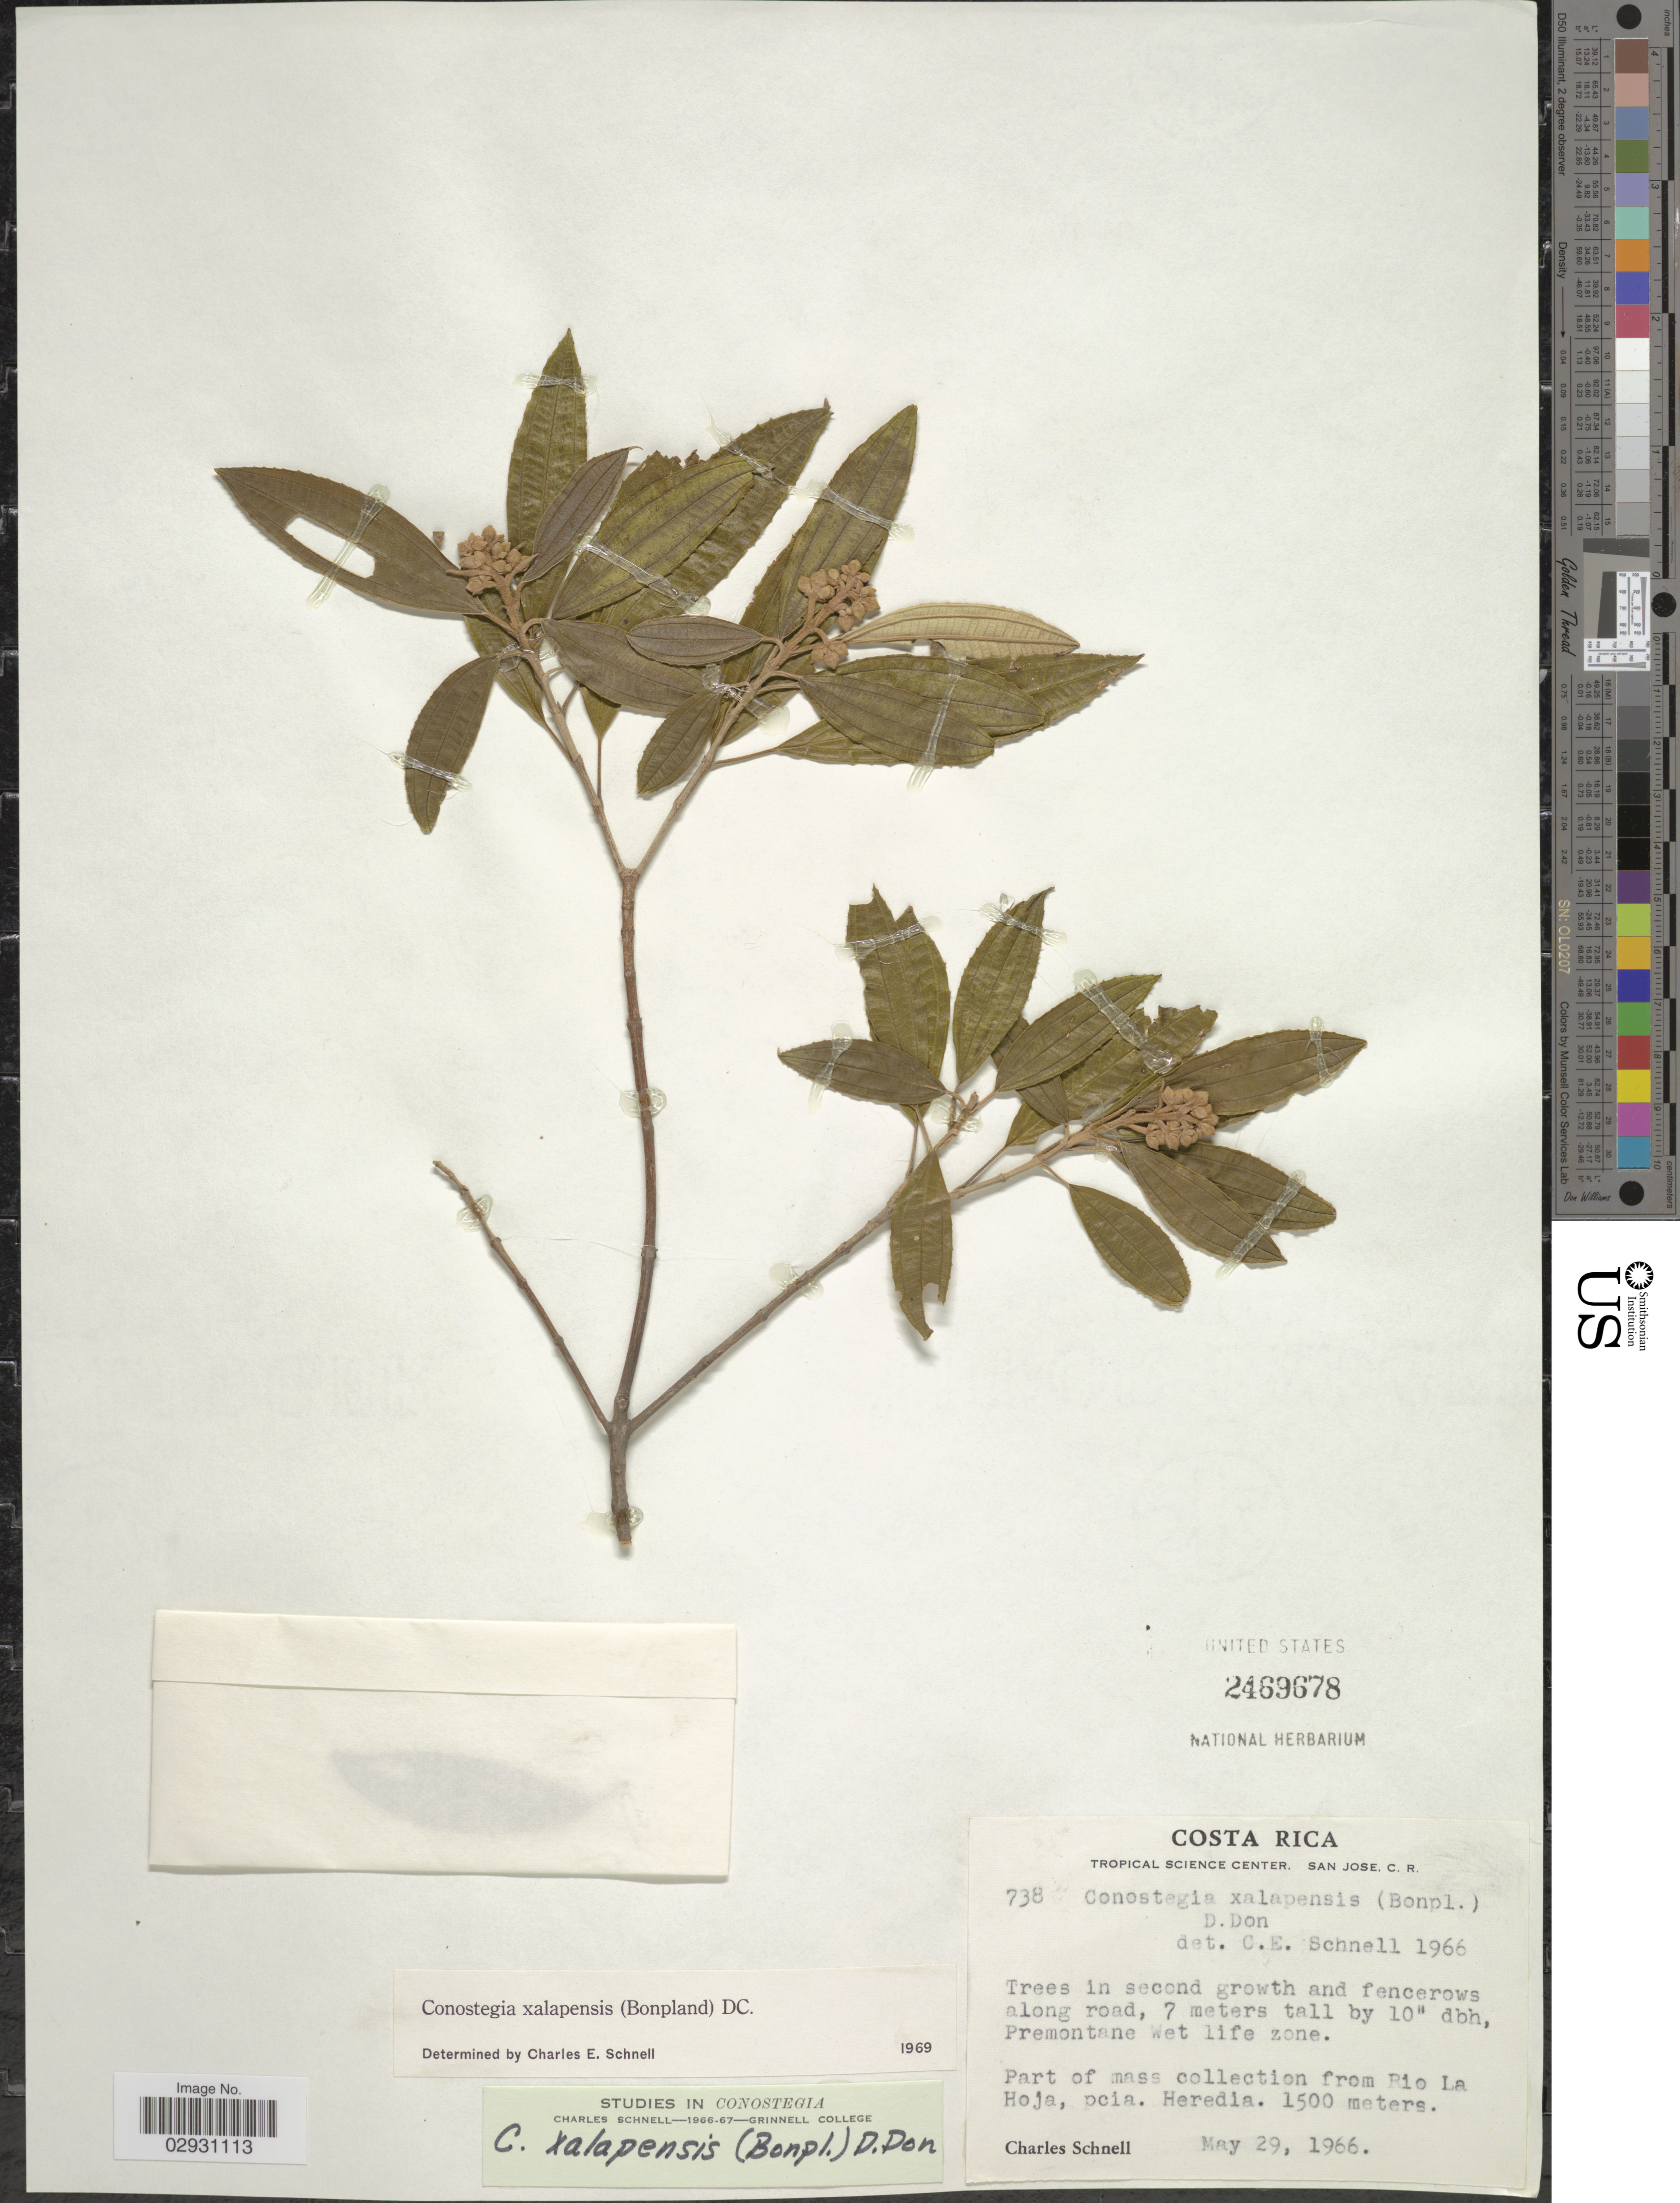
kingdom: Plantae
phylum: Tracheophyta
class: Magnoliopsida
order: Myrtales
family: Melastomataceae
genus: Conostegia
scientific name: Conostegia quadrangularis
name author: Schltdl. ex Steud.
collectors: C. Schnell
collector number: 738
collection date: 1966-05-29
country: Costa Rica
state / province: Heredia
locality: Premontane West life zone. Part of mass collection from Rio La Hoja.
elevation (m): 1500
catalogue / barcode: US 2469678